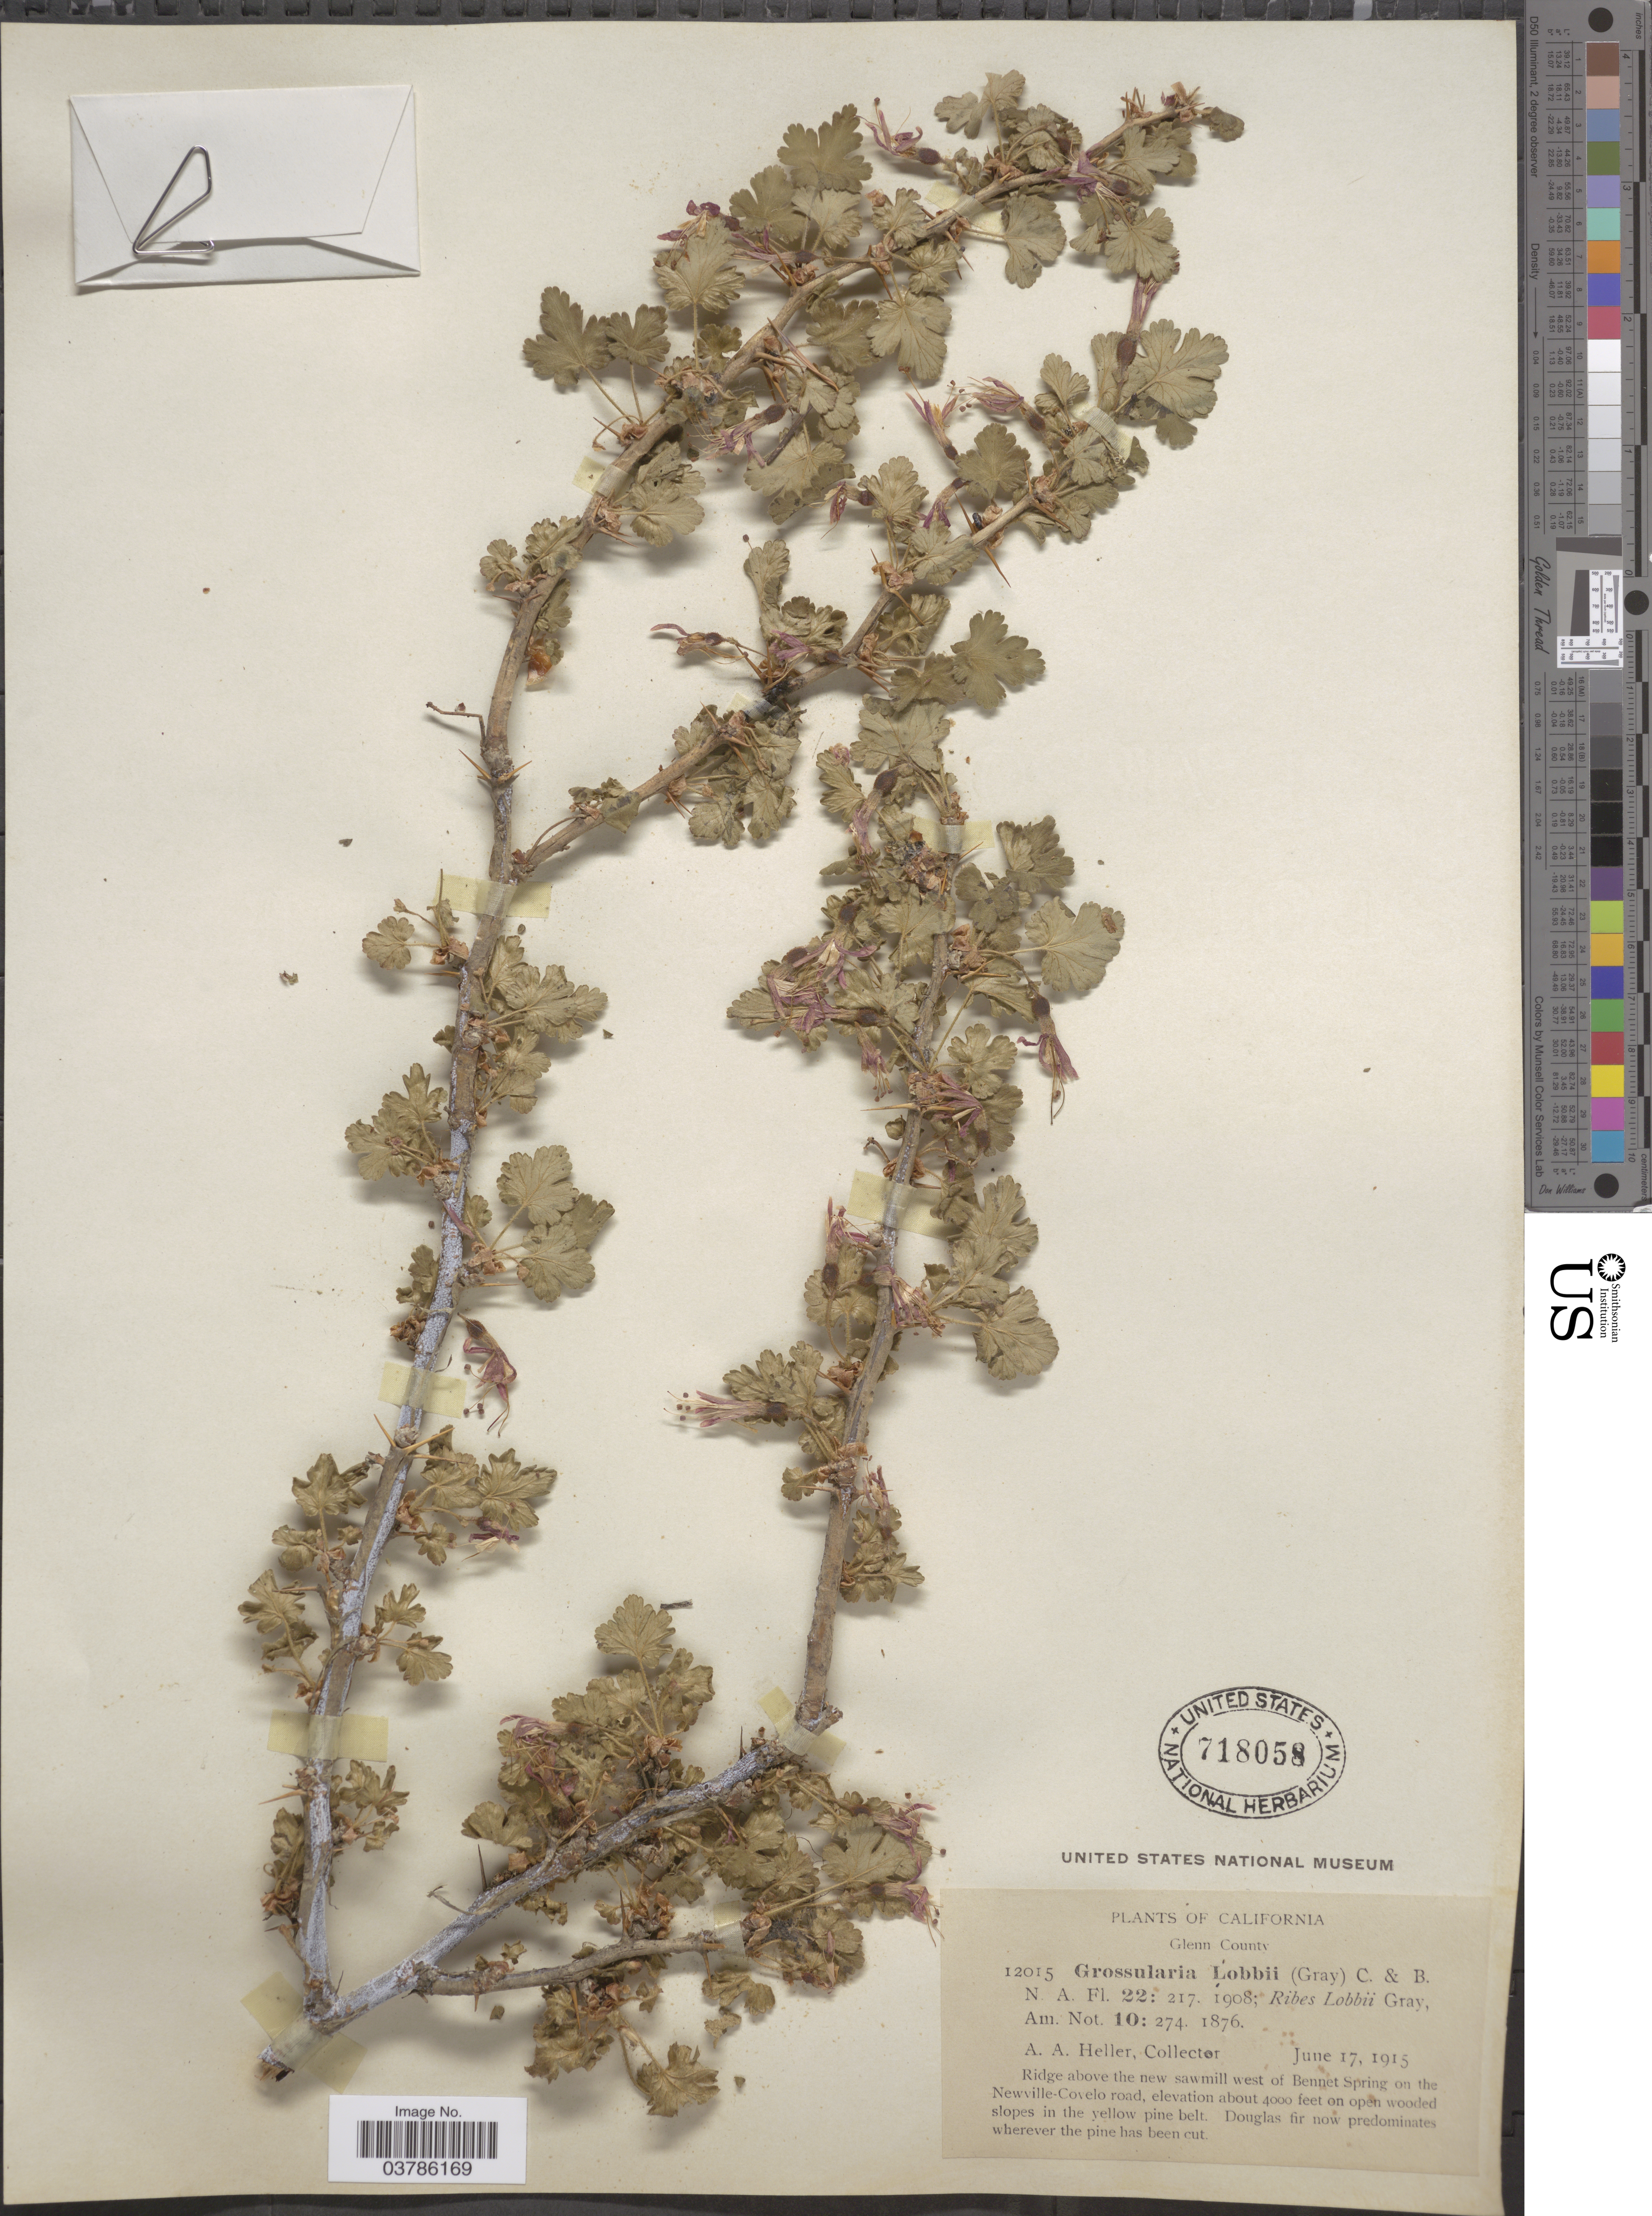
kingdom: Plantae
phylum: Tracheophyta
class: Magnoliopsida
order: Saxifragales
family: Grossulariaceae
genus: Ribes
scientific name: Ribes lobbii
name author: A. Gray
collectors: A. A. Heller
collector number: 12015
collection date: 1915-06-17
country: United States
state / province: California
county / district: Glenn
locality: Glenn County. Ridge above the new sawmill west of Bennet Spring on the Newville-Covelo road.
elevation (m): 1219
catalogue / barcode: US 718058